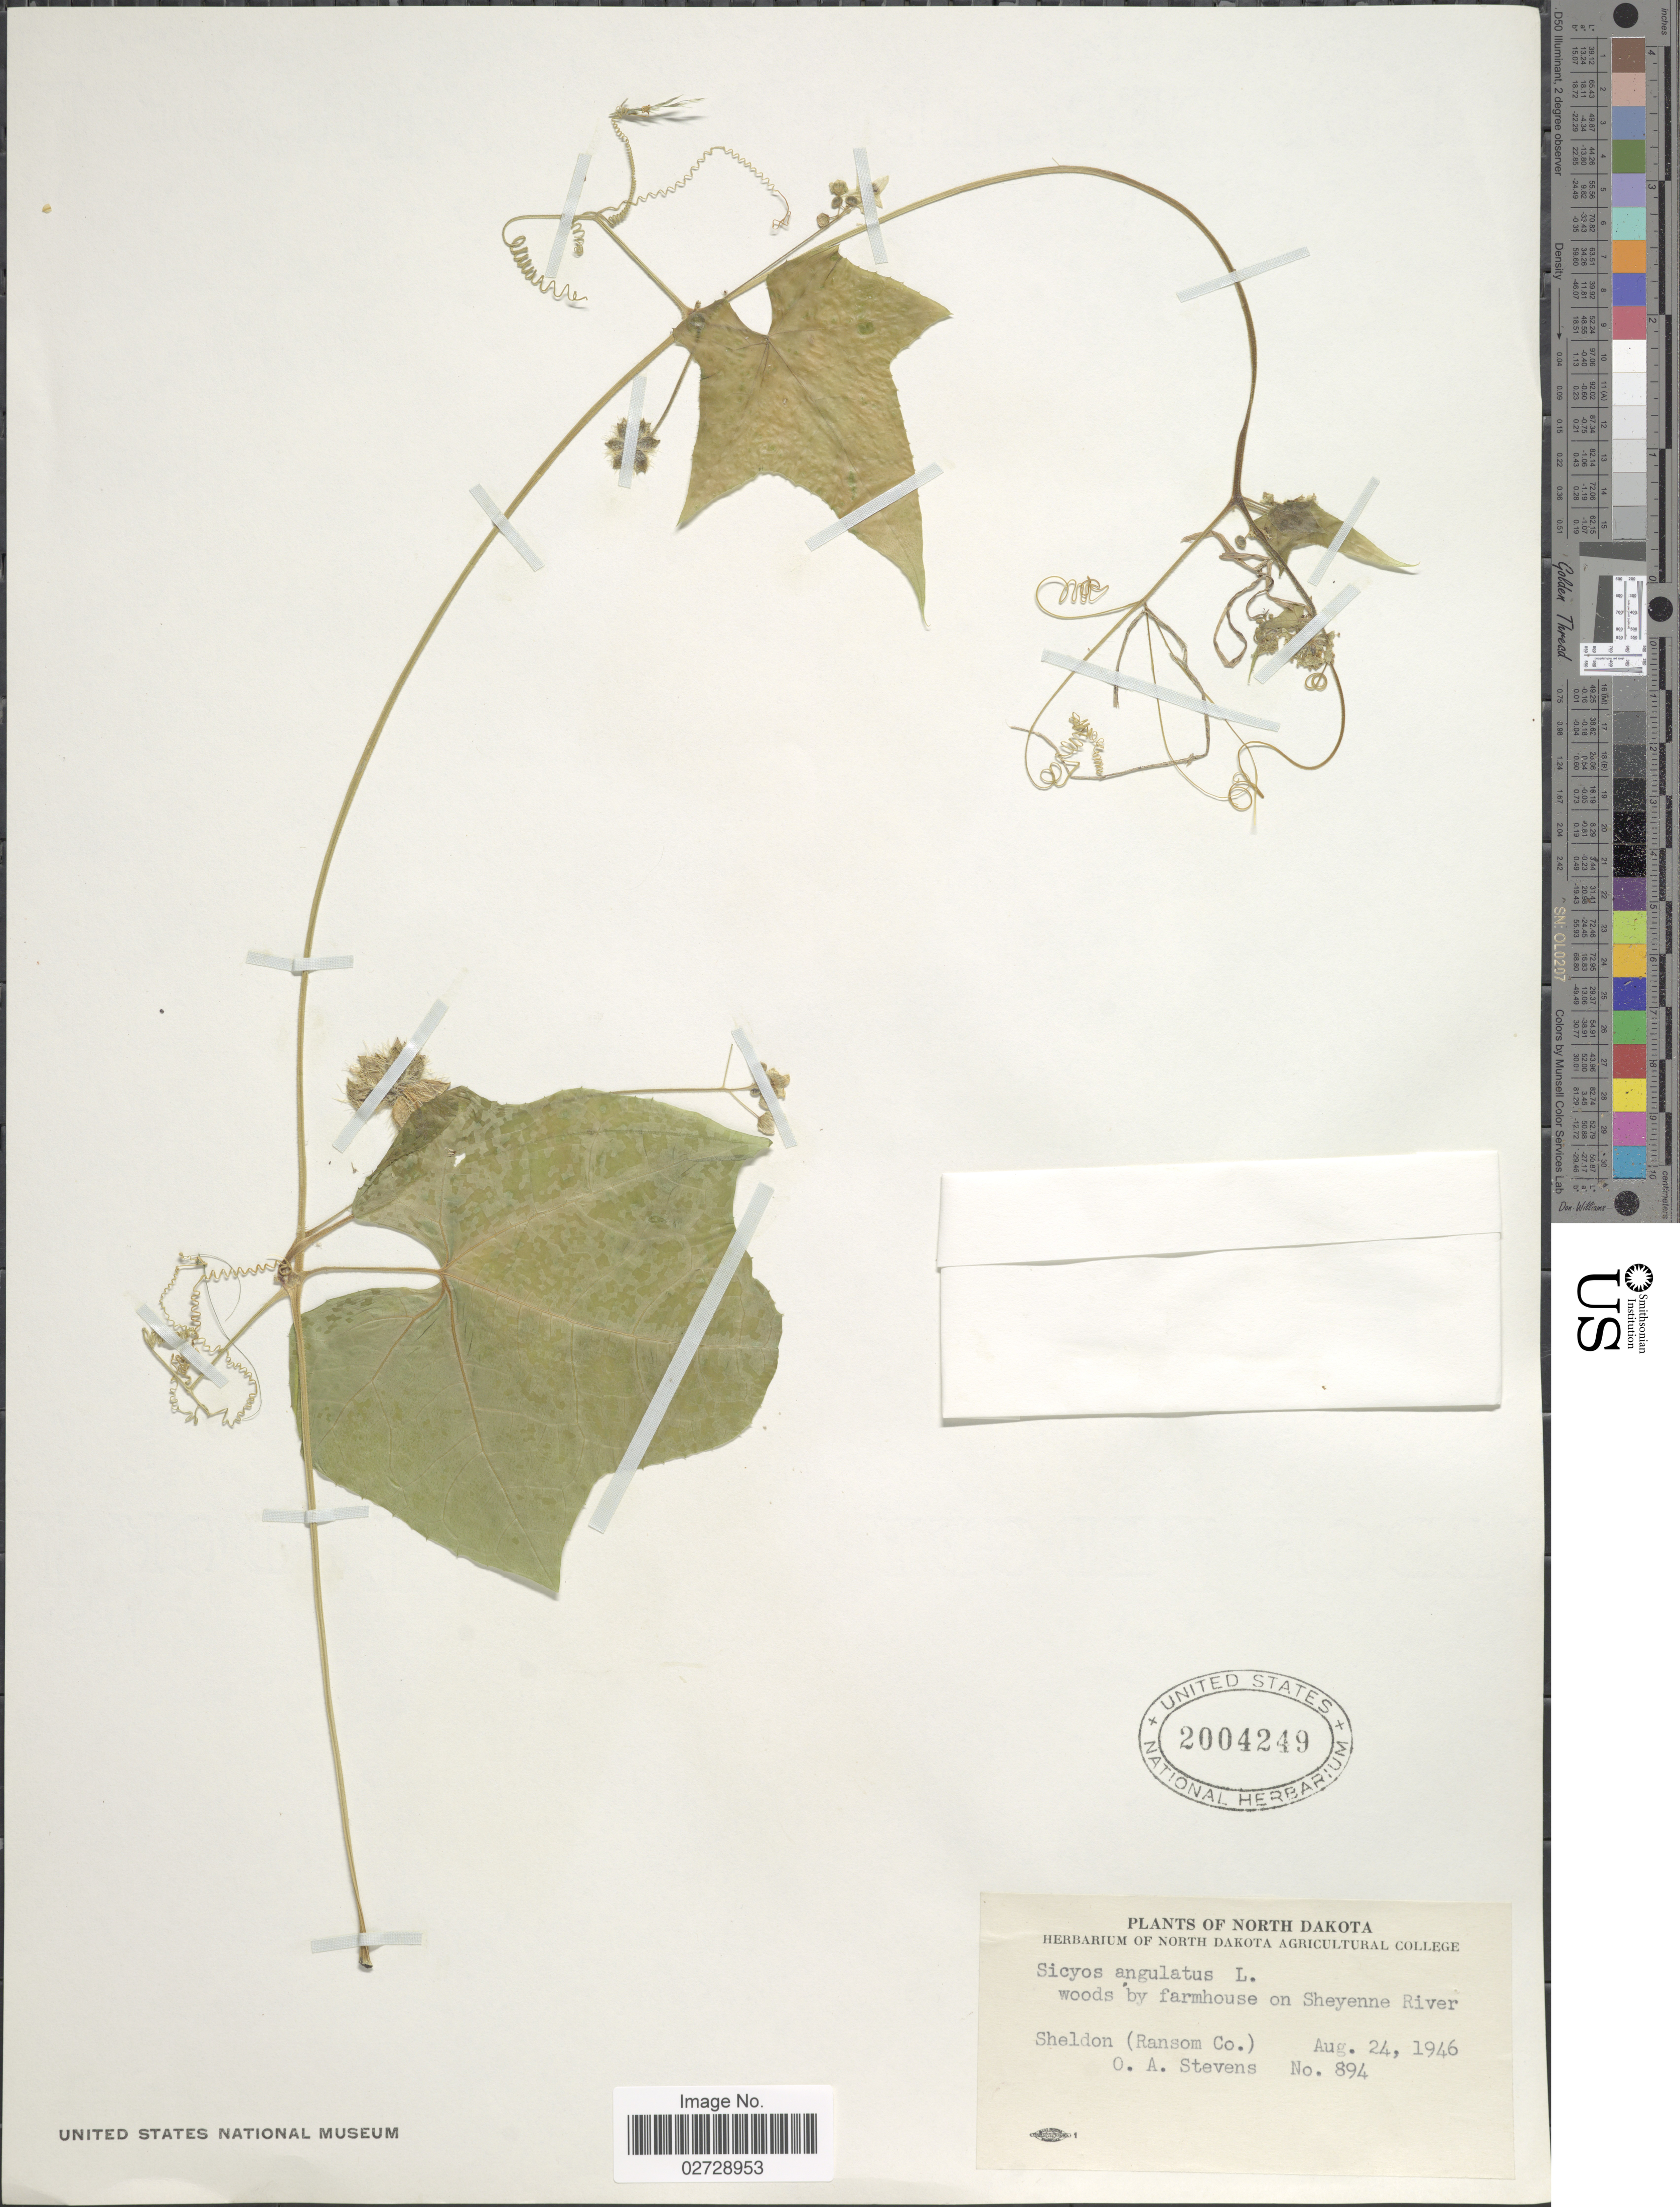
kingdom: Plantae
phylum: Tracheophyta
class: Magnoliopsida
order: Cucurbitales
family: Cucurbitaceae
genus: Sicyos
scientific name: Sicyos angulatus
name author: L.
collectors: O. A. Stevens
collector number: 894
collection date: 1946-08-24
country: United States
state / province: North Dakota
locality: Sheldon (Ransom Co.), woods by farmhouse on Sheyenne River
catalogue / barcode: US 2004249